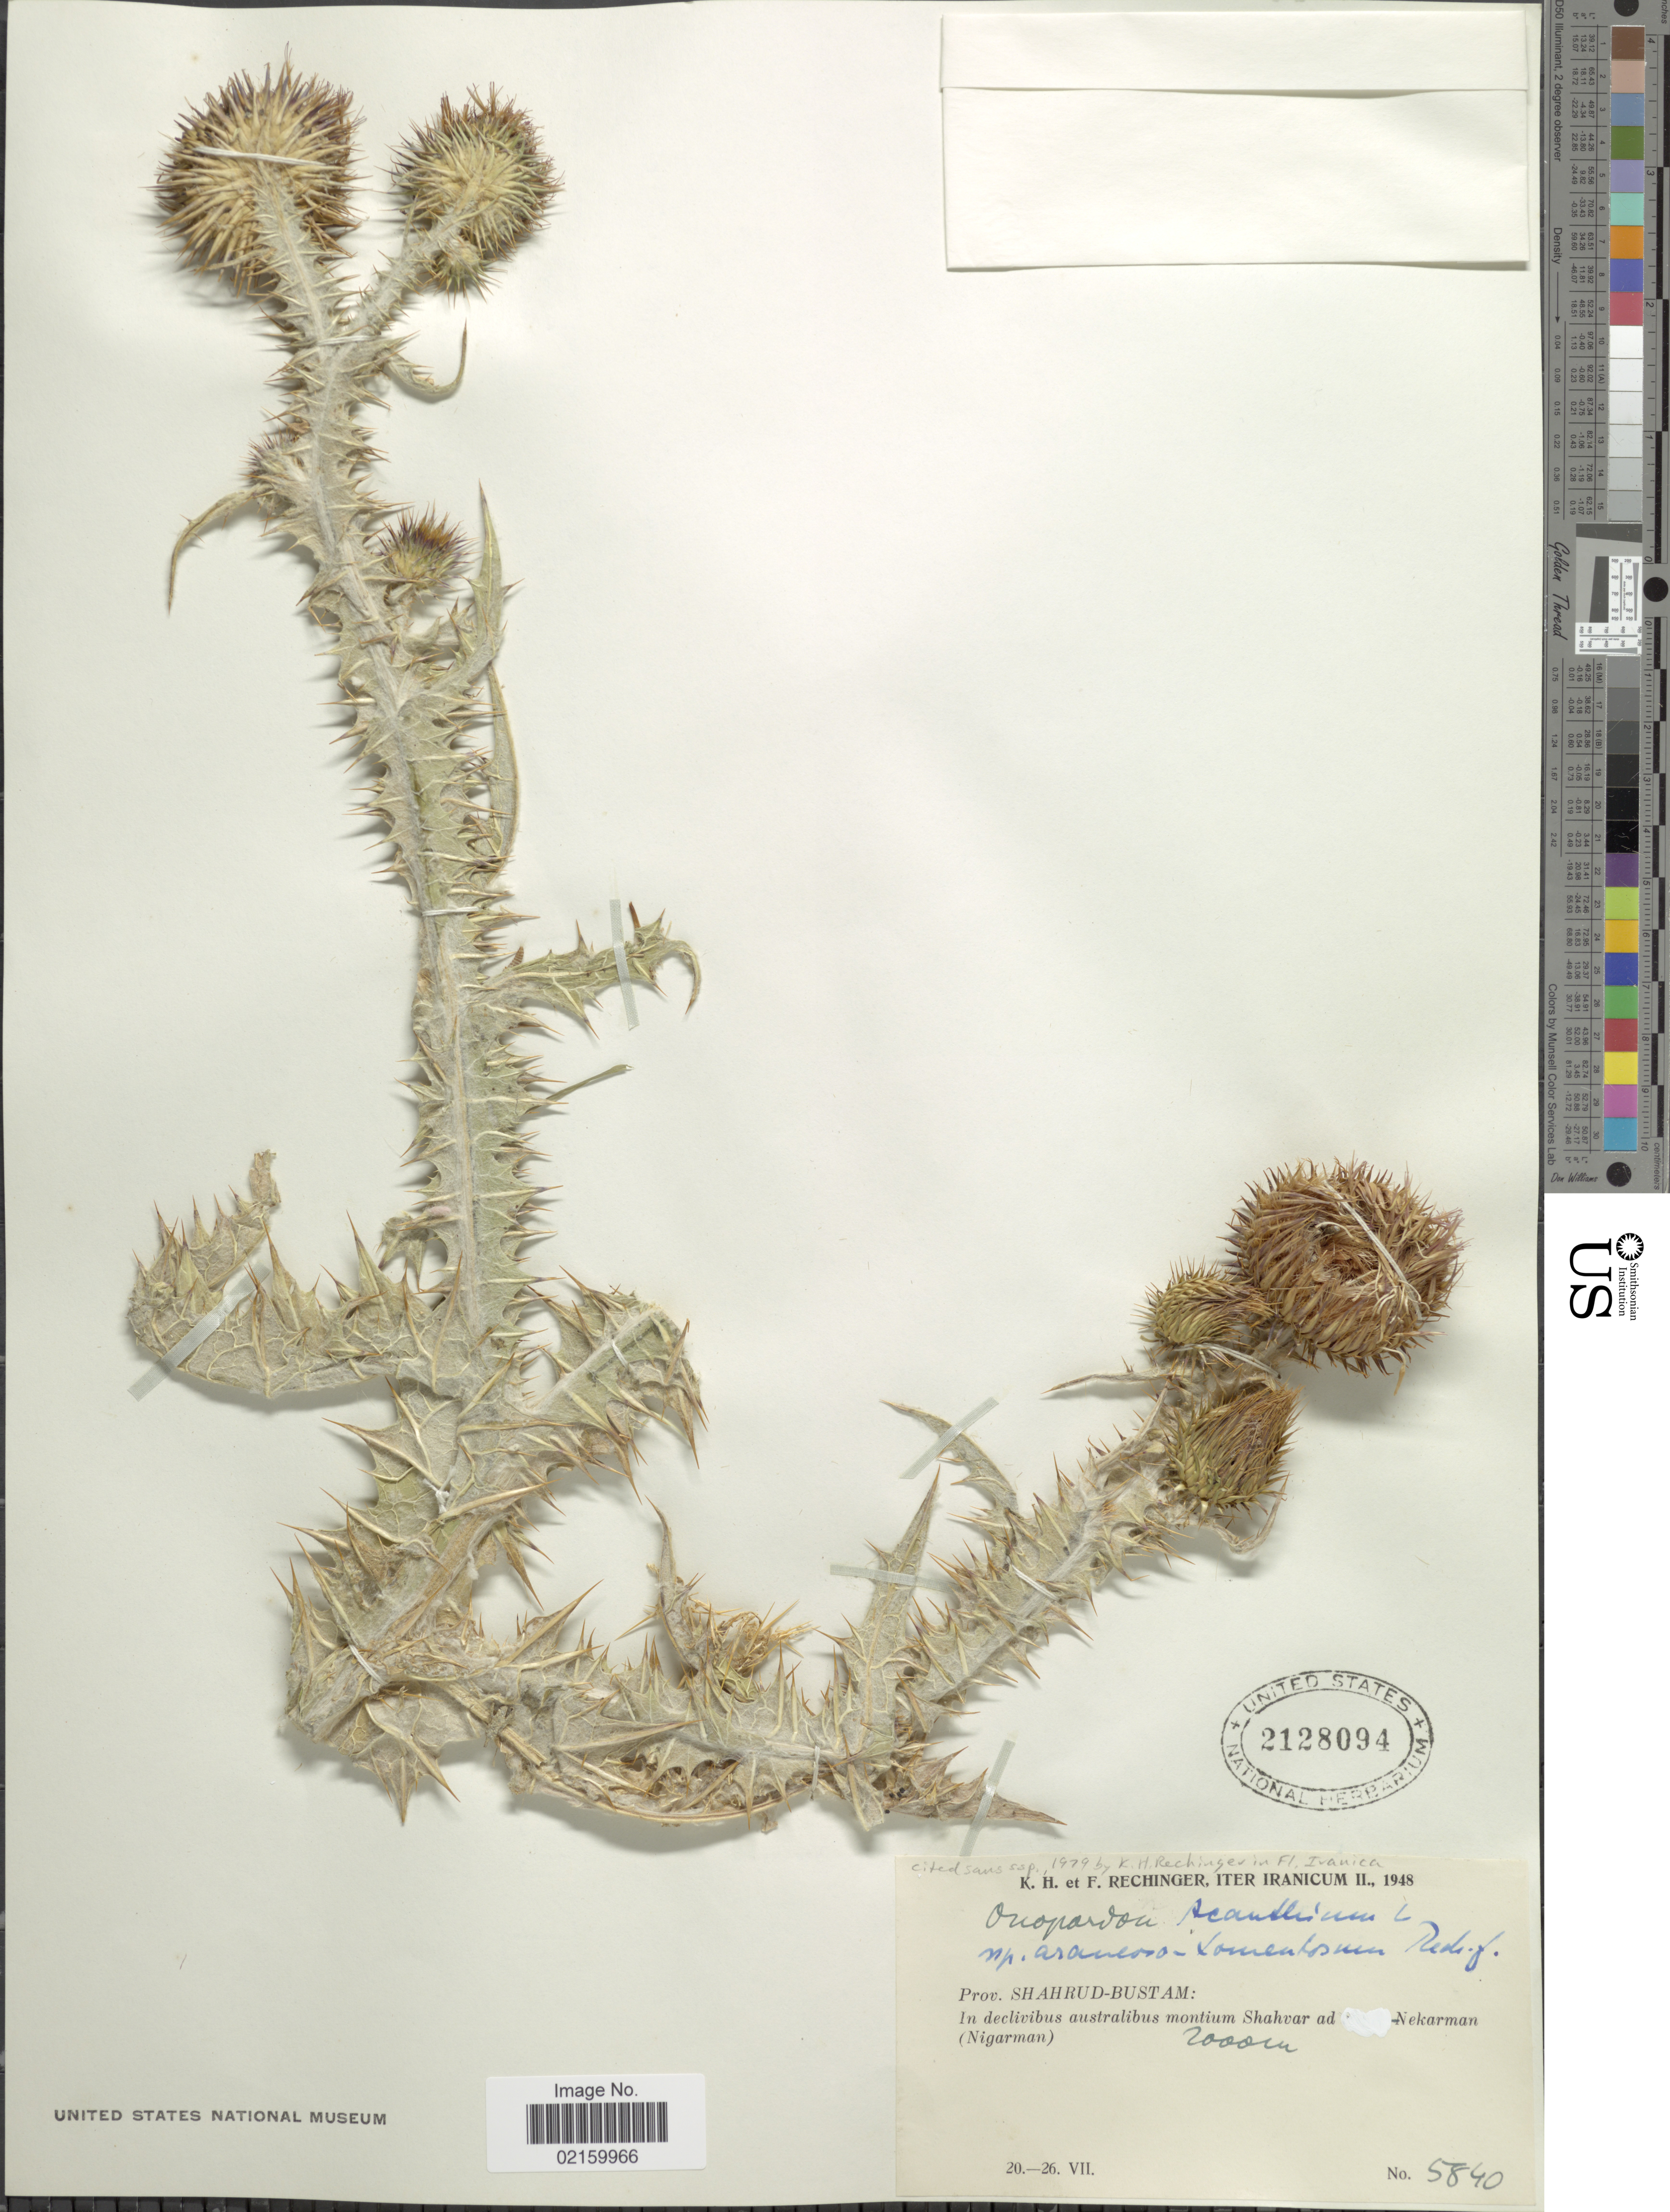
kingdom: Plantae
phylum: Tracheophyta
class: Magnoliopsida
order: Asterales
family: Asteraceae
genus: Onopordum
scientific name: Onopordum acanthium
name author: L.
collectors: K. H. Rechinger & F. Rechinger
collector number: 5840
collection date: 1948-07-20/1948-07-26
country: Iran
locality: Prov. Shahrud-Bustam: In declivibus montium Shahvar ad Nekarman (Nigarman)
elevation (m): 2000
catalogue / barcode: US 2128094